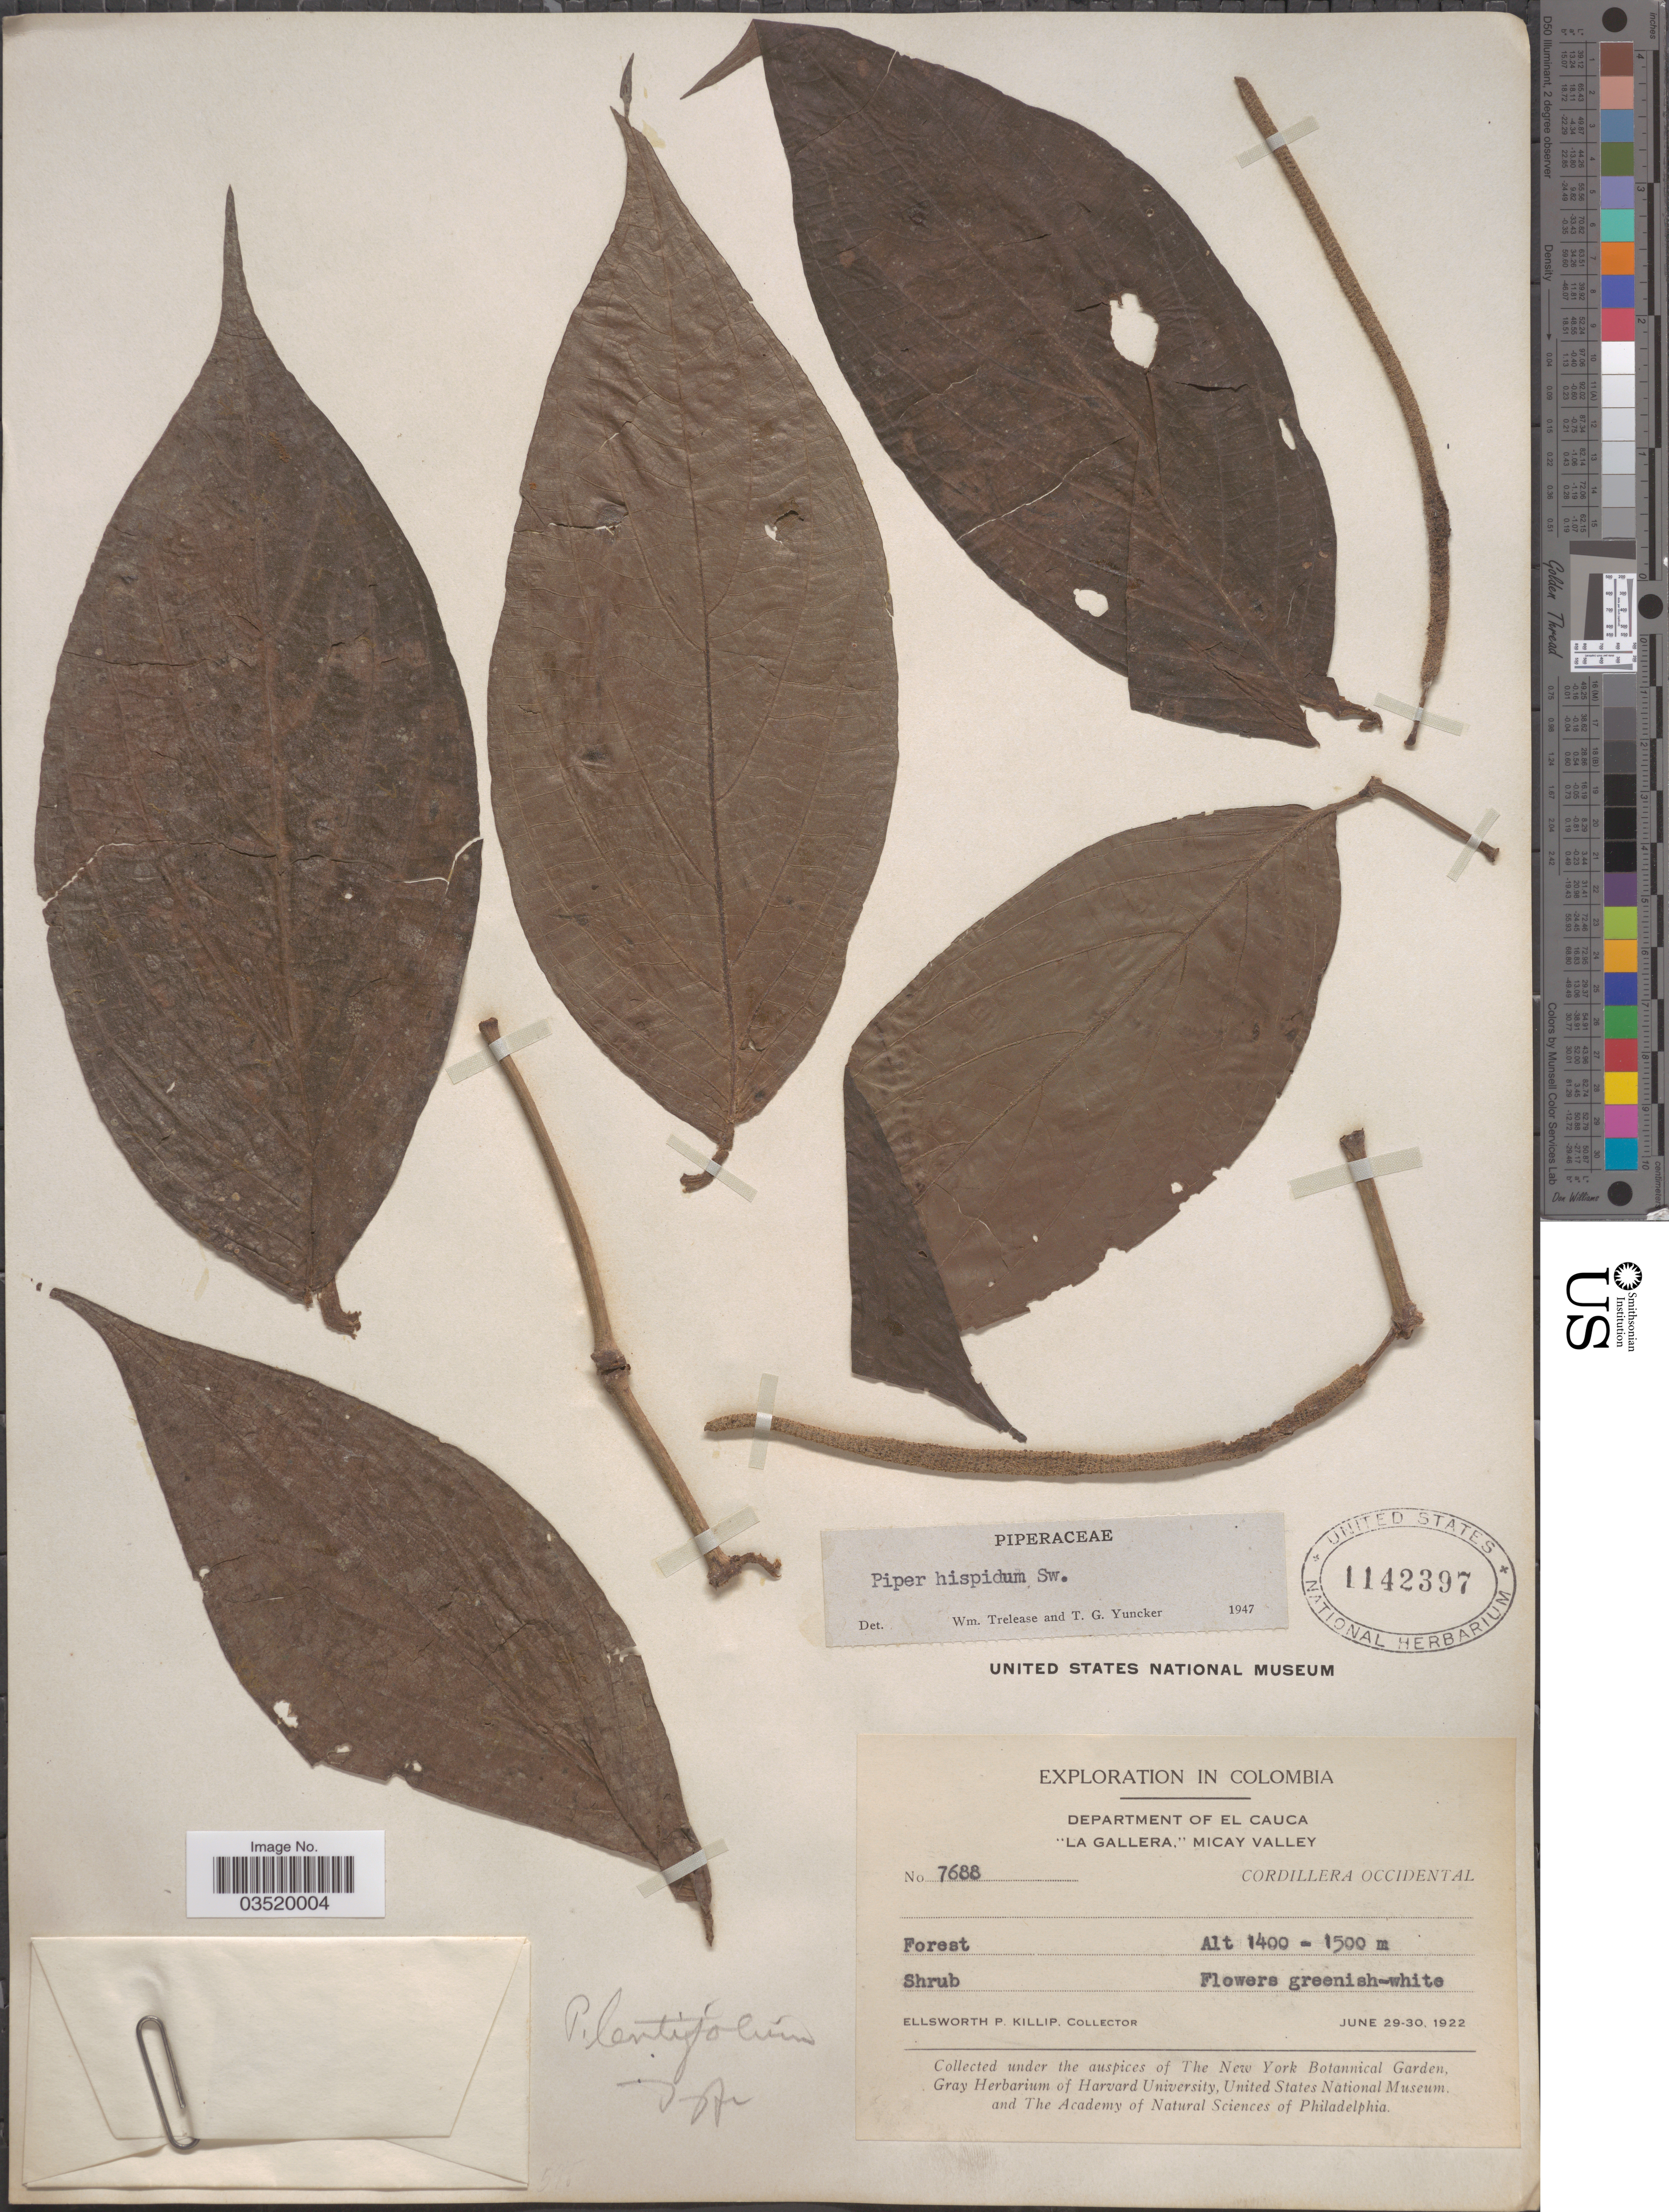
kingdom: Plantae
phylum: Tracheophyta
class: Magnoliopsida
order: Piperales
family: Piperaceae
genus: Piper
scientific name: Piper hispidum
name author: Sw.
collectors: E. P. Killip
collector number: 7688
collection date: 1922-06-29/1922-06-30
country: Colombia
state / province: Cauca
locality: Department of El Cauca. "La Gallera," Micay Valley. Cordillera Occidental.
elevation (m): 1400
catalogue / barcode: US 1142397